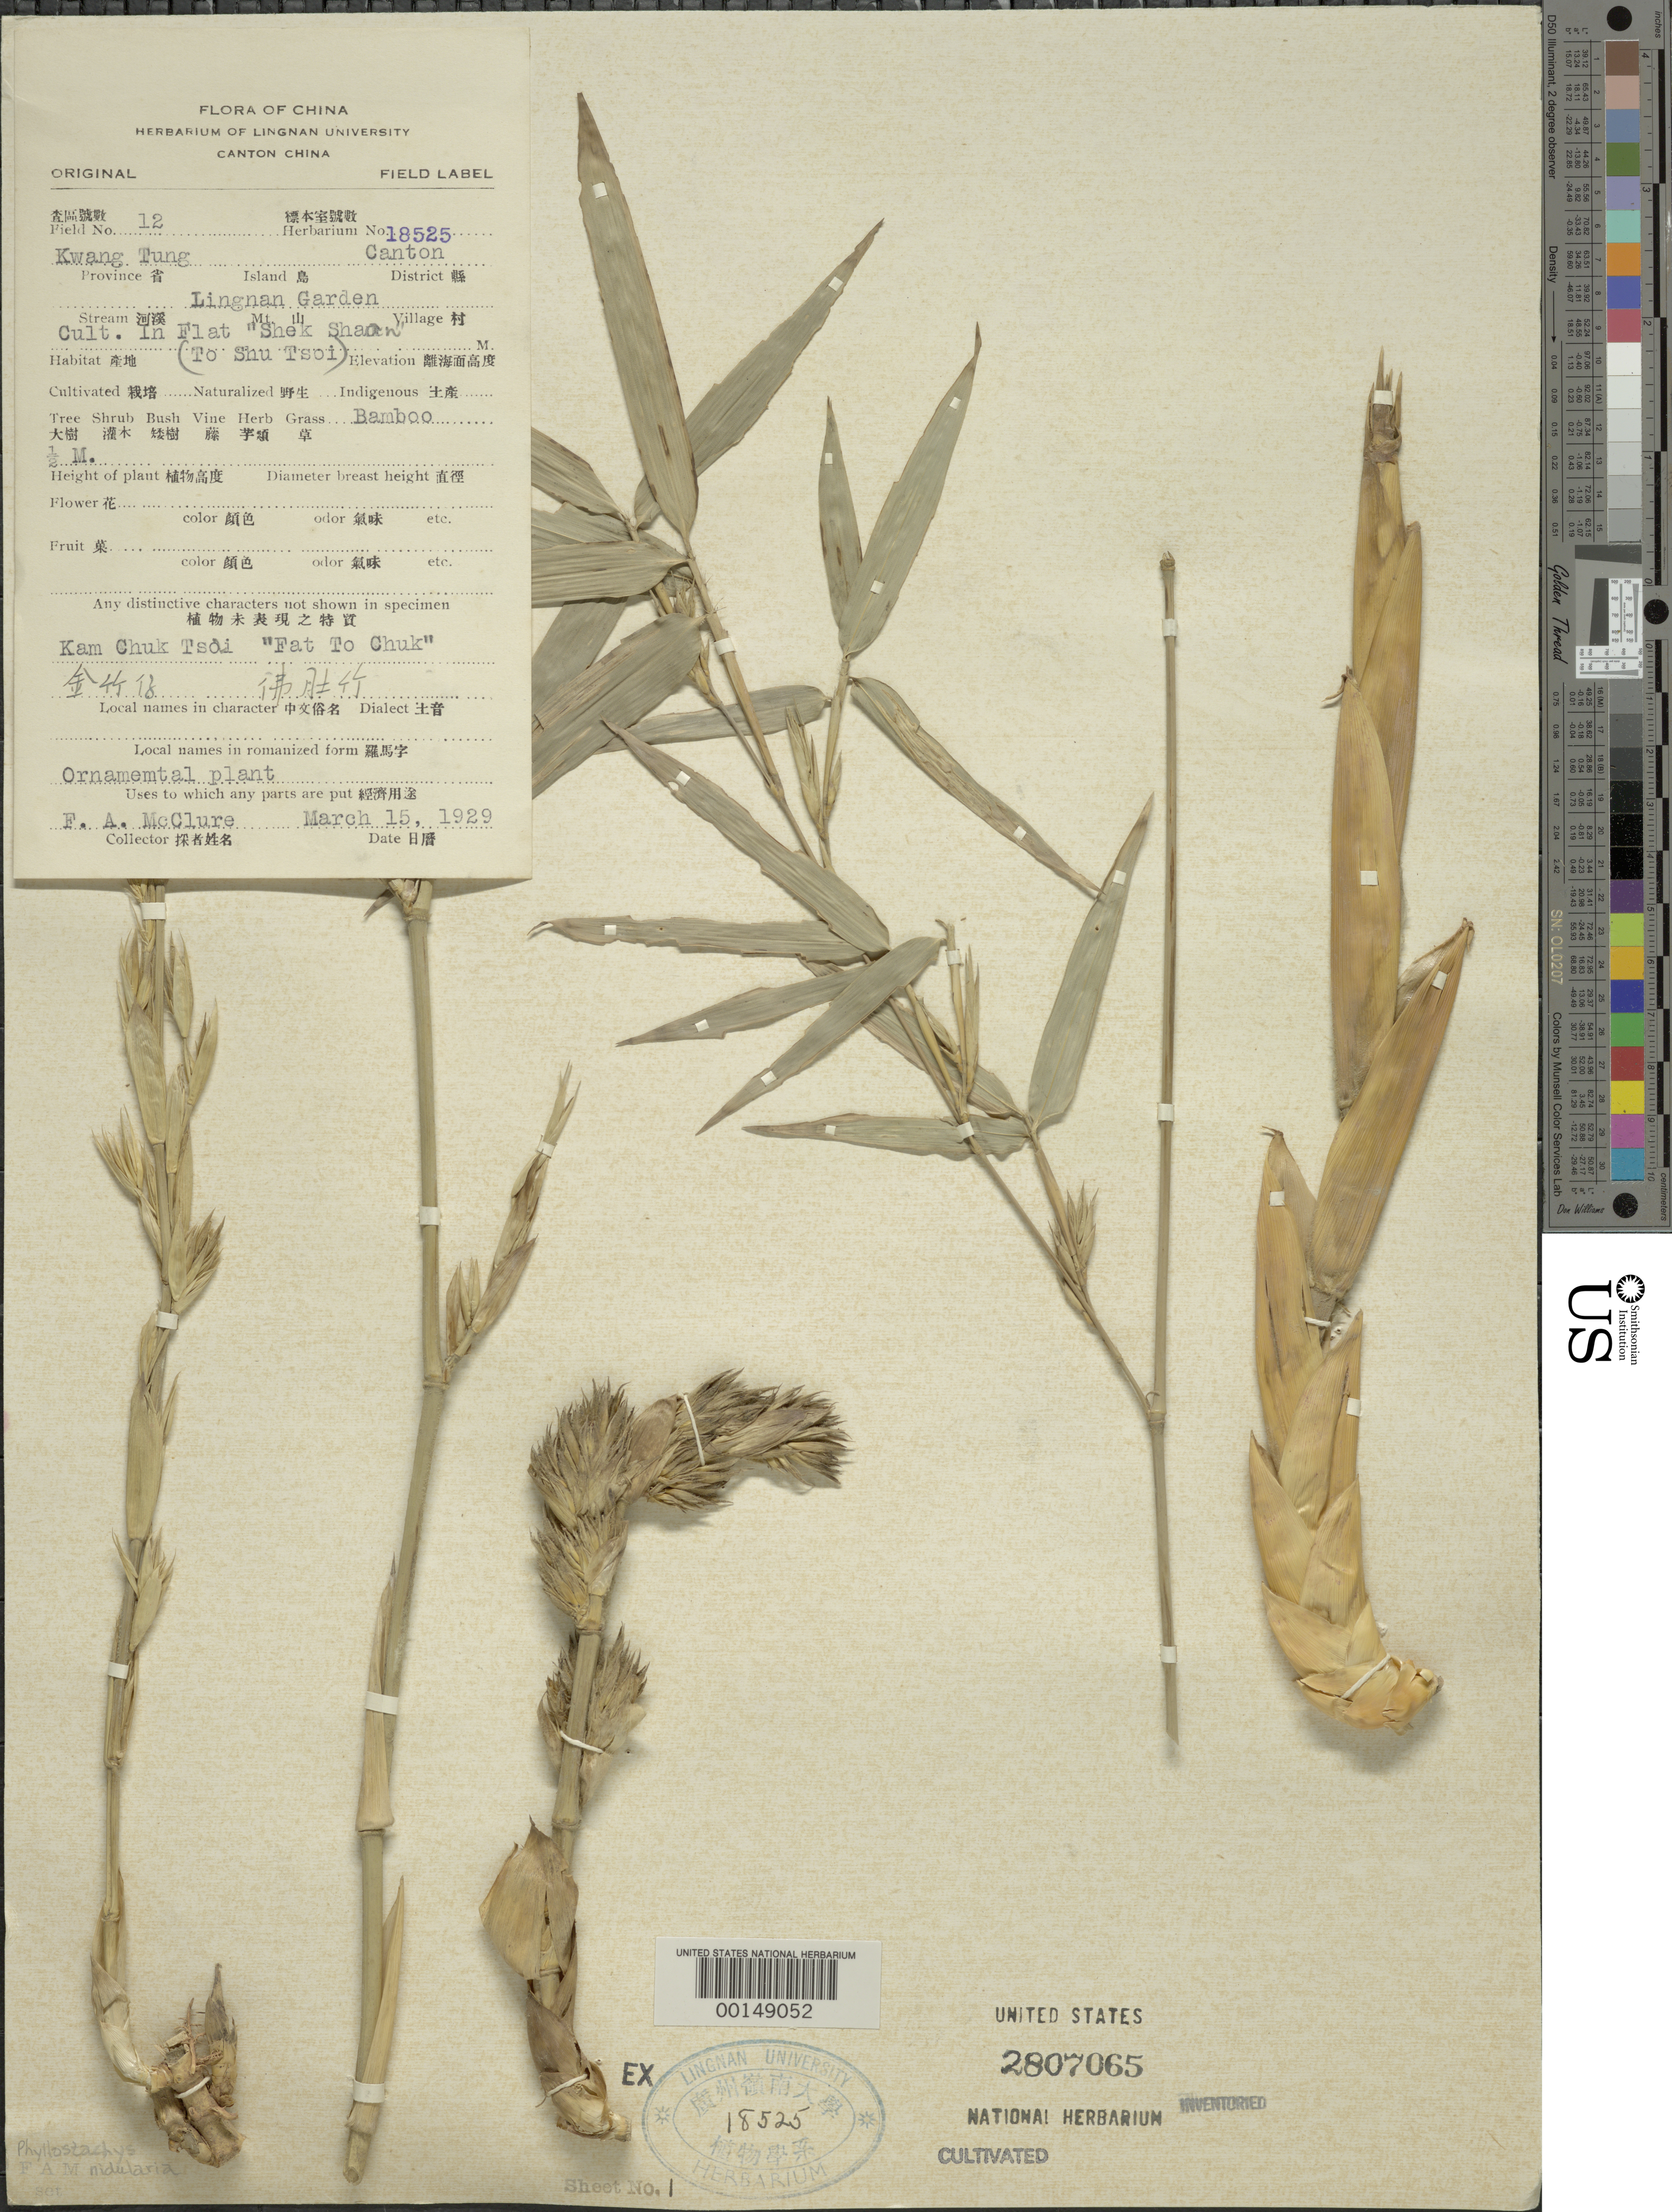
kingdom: Plantae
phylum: Tracheophyta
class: Liliopsida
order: Poales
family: Poaceae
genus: Phyllostachys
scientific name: Phyllostachys nidularia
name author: Munro ex Fenzi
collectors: F. A. McClure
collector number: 12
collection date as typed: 15 Mar 1929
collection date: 1929-03-15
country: China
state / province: Guangdong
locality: Lingnan univ. bg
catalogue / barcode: US 2807065